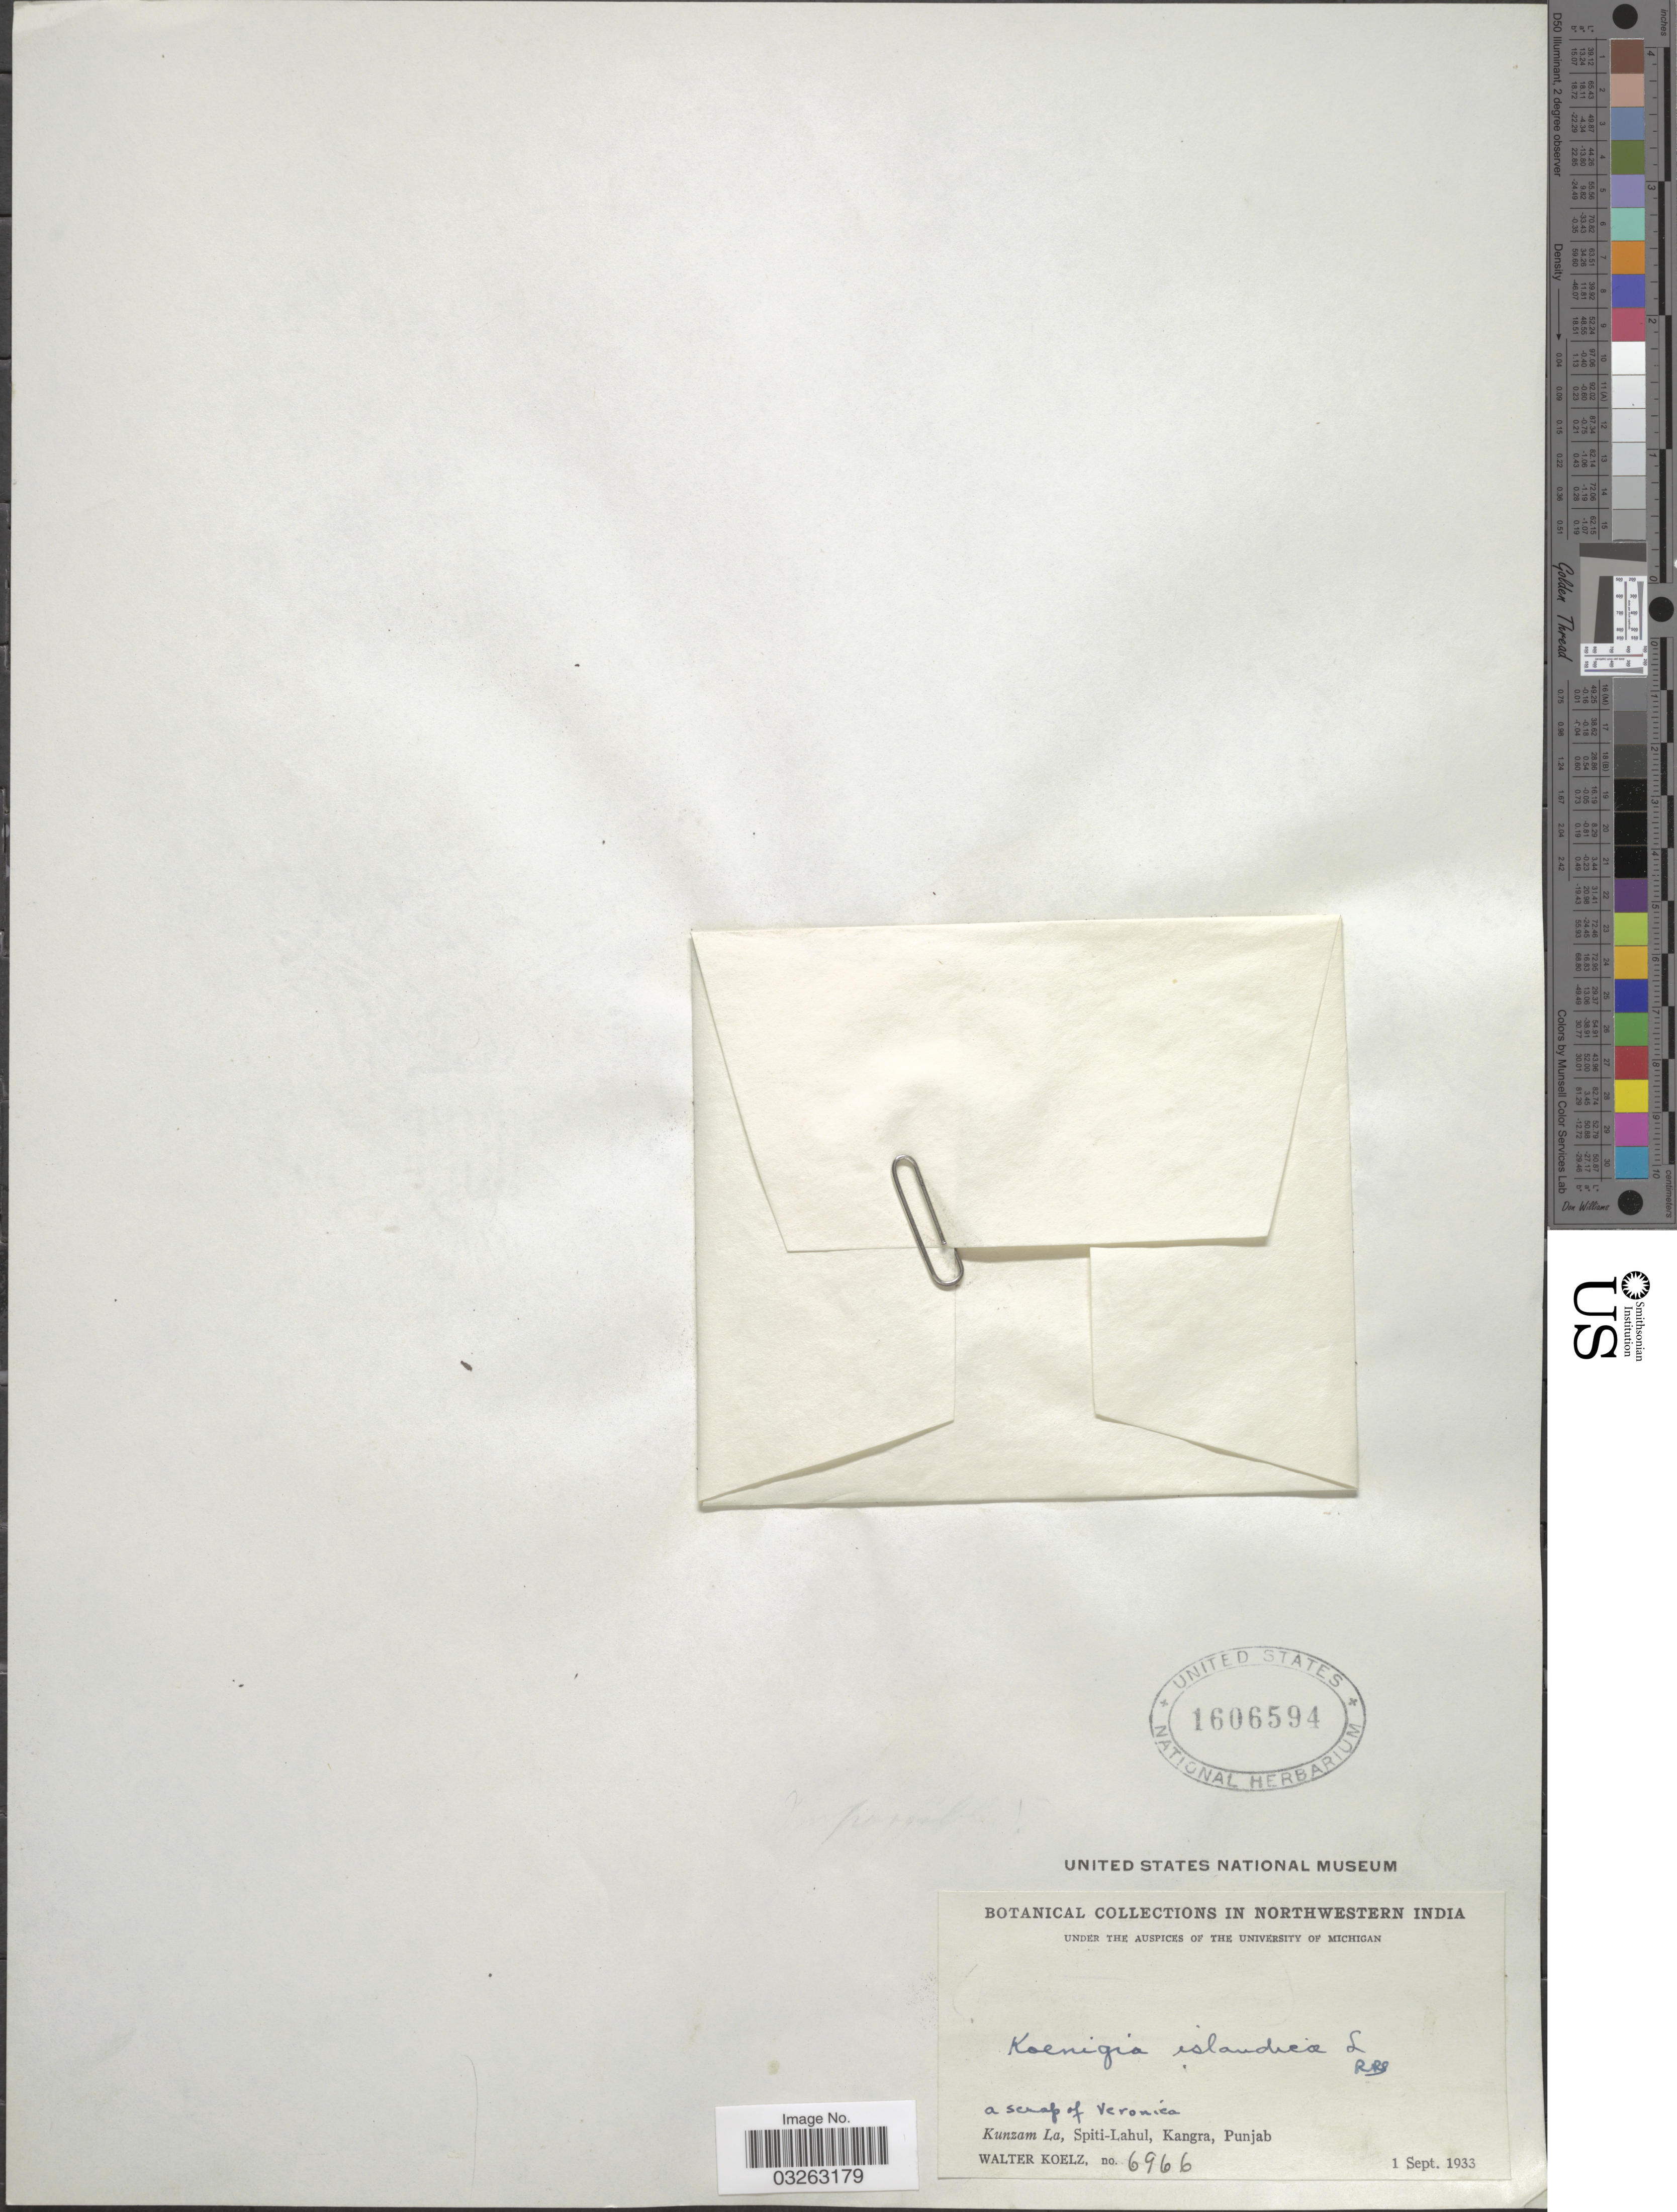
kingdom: Plantae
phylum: Tracheophyta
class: Magnoliopsida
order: Caryophyllales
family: Polygonaceae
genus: Koenigia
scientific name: Koenigia islandica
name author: L.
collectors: W. N. Koelz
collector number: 6966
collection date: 1933-09-01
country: India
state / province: Punjab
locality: Northwestern India, a scrap of Veronica, Kunzam La, Spiti-Lahul, Kangra.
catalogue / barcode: US 1606594